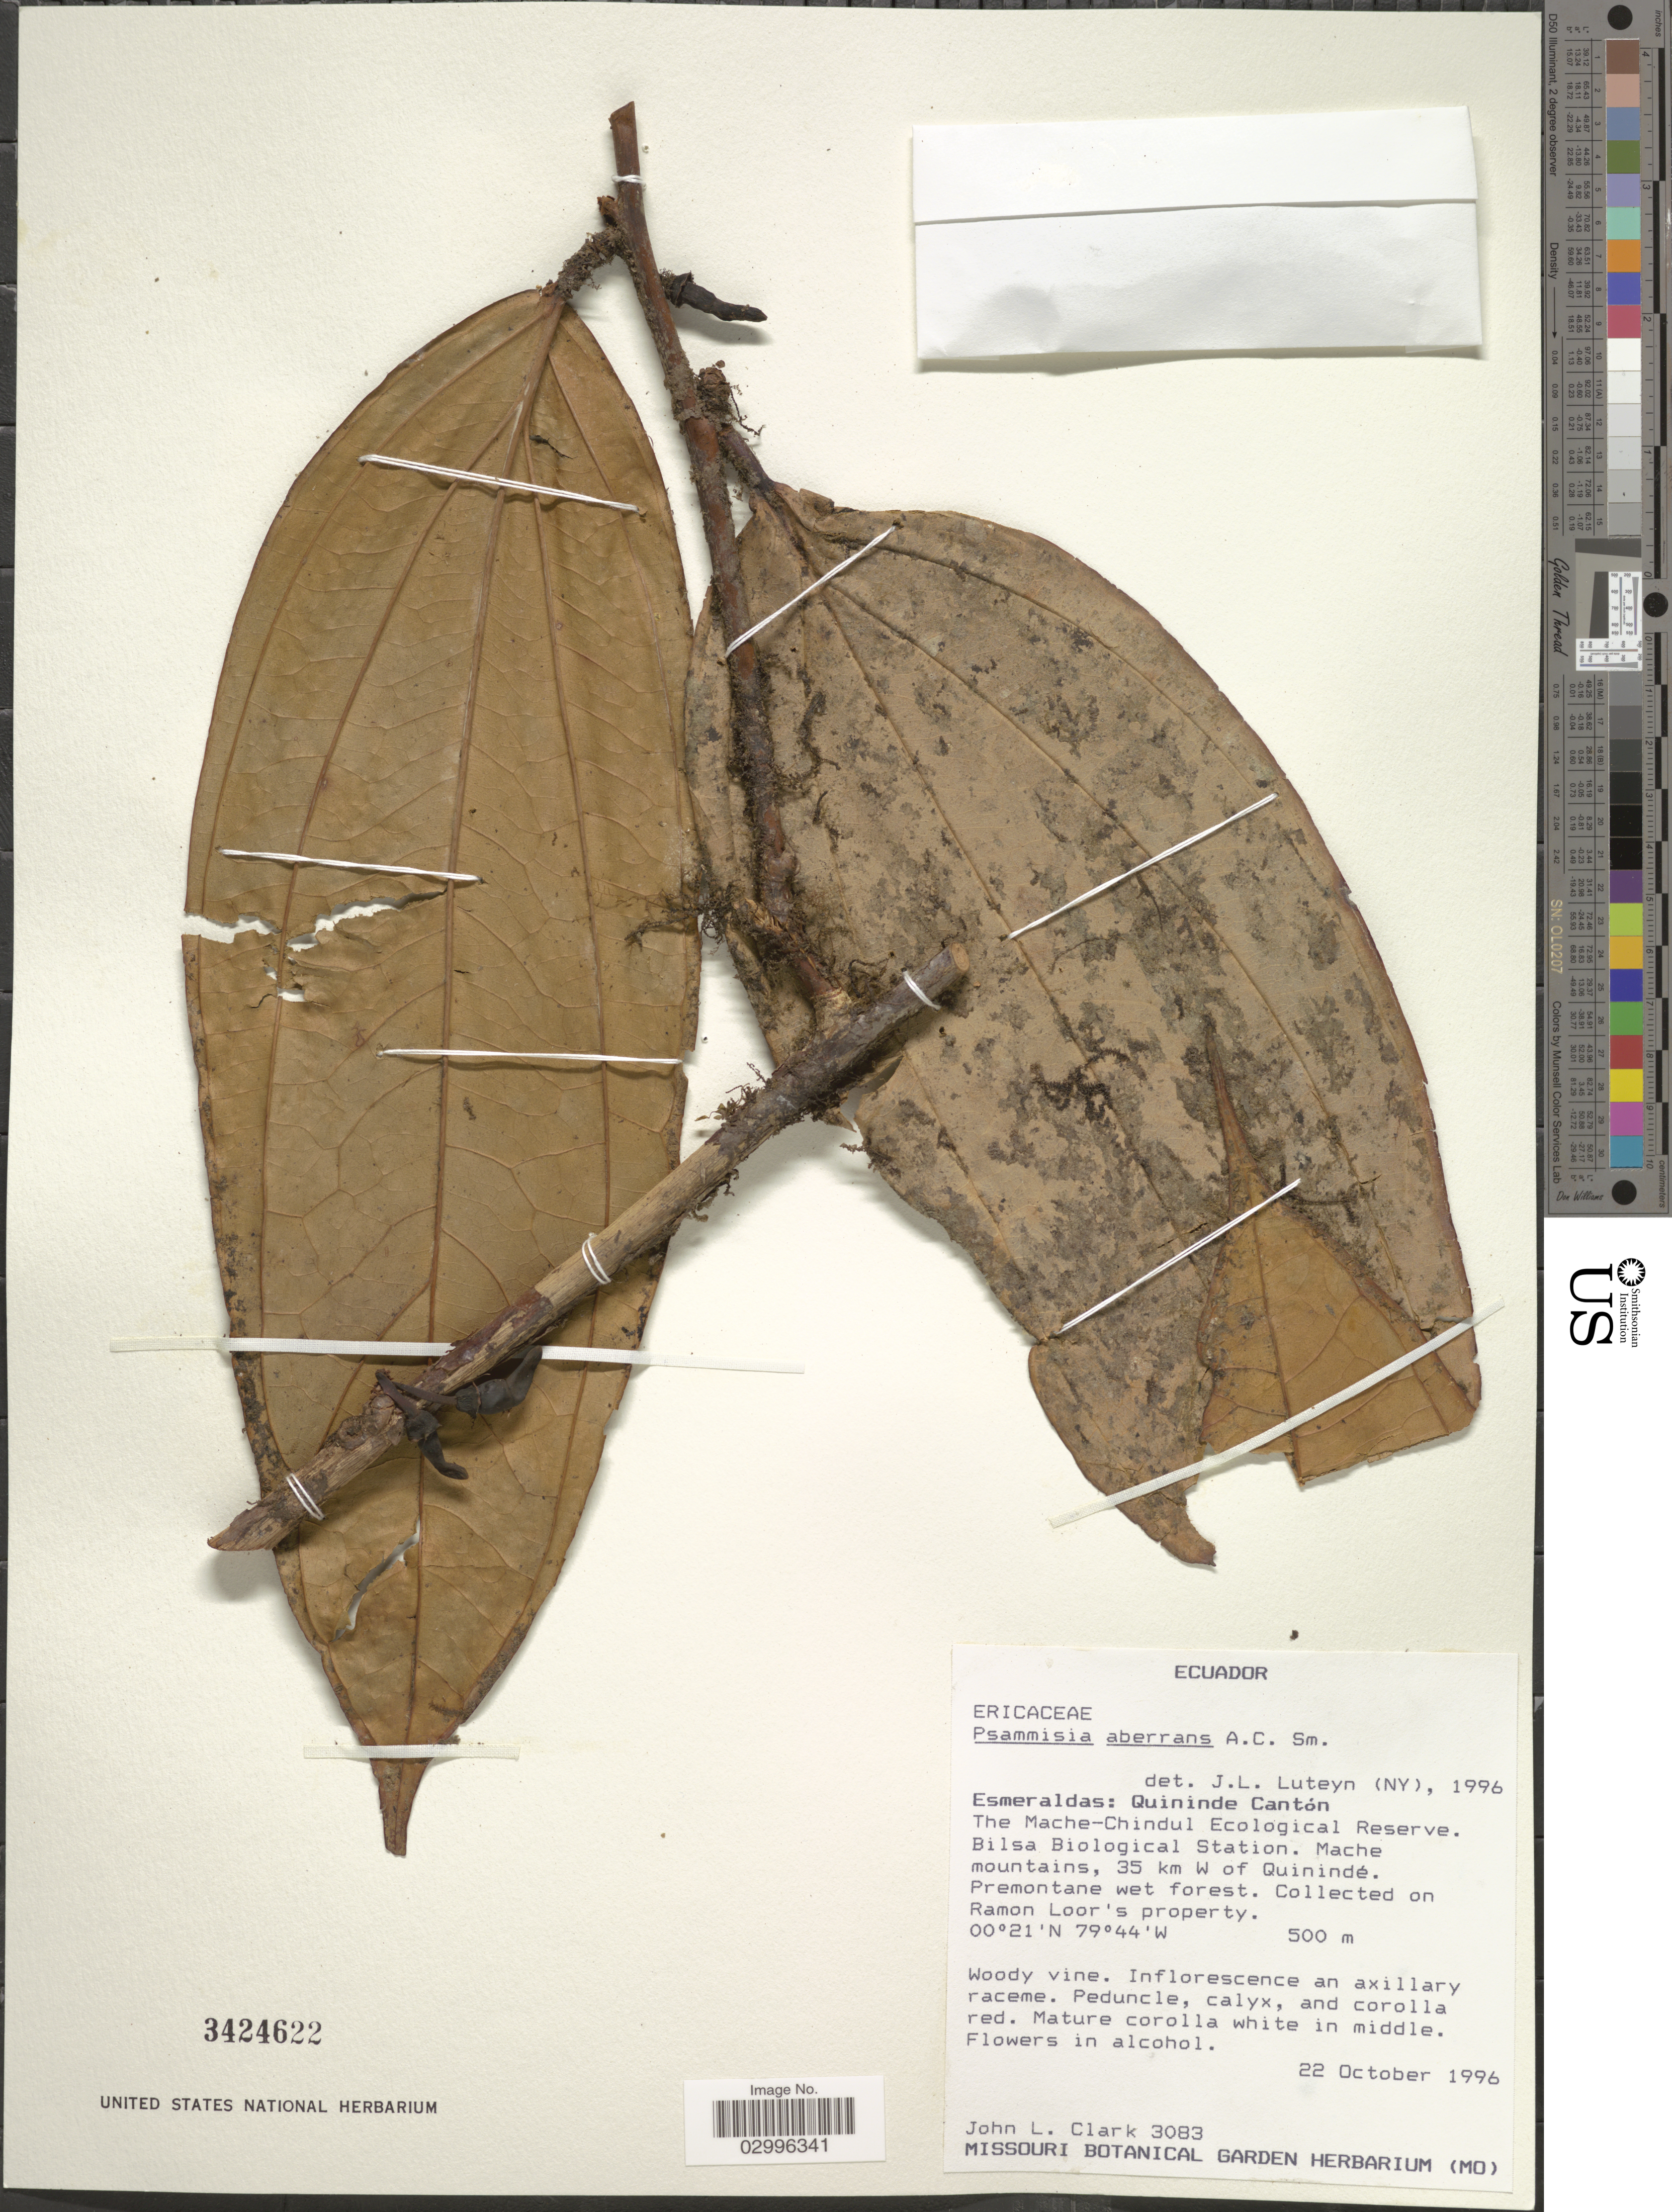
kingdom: Plantae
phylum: Tracheophyta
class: Magnoliopsida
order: Ericales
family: Ericaceae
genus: Psammisia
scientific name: Psammisia aberrans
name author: A.C. Sm.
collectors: J. L. Clark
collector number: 3083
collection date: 1996-10-22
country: Ecuador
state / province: Esmeraldas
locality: Quininde Cantón. The Mache-Chinsul Ecological Reserve. Bilsa Biological Station. Mache mountains, 35 km W of Quinindé.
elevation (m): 500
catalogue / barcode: US 3424622